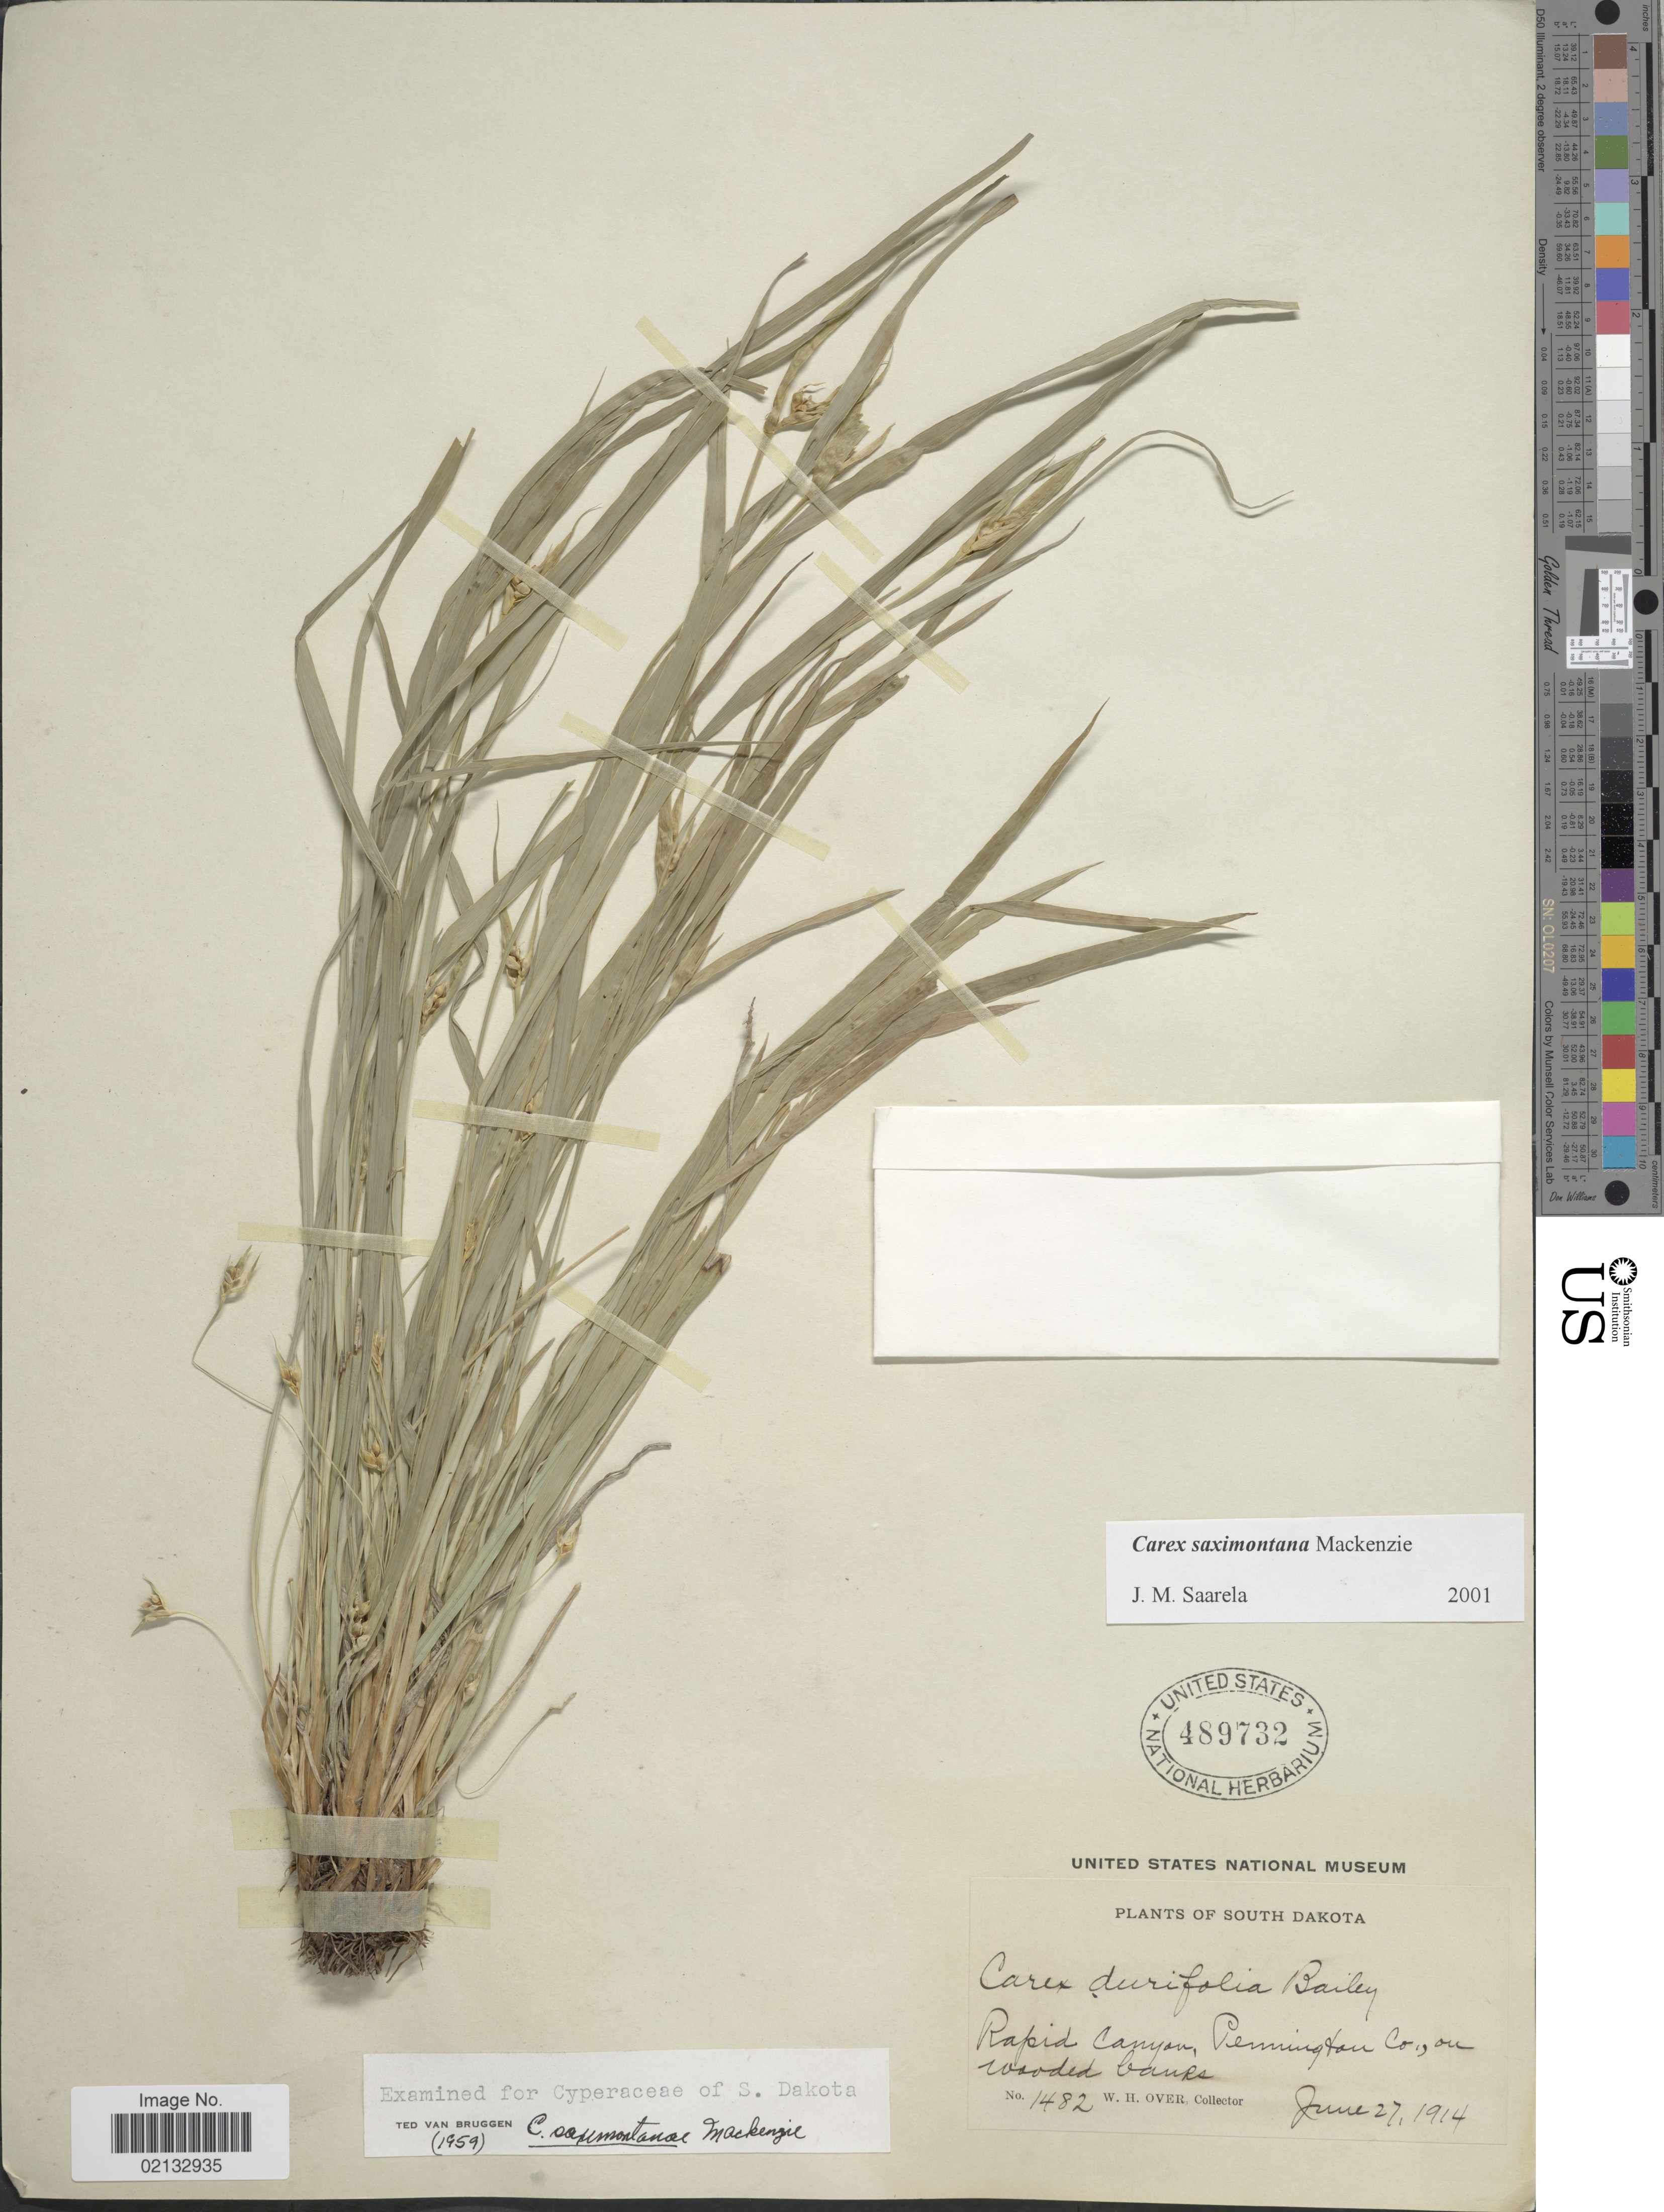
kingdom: Plantae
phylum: Tracheophyta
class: Liliopsida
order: Poales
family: Cyperaceae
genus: Carex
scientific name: Carex saximontana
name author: Mack.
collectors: W. Over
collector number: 1482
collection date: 1914-06-27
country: United States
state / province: South Dakota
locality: Rapid Canyon, Pennington Co., on wooded banks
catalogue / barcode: US 489732